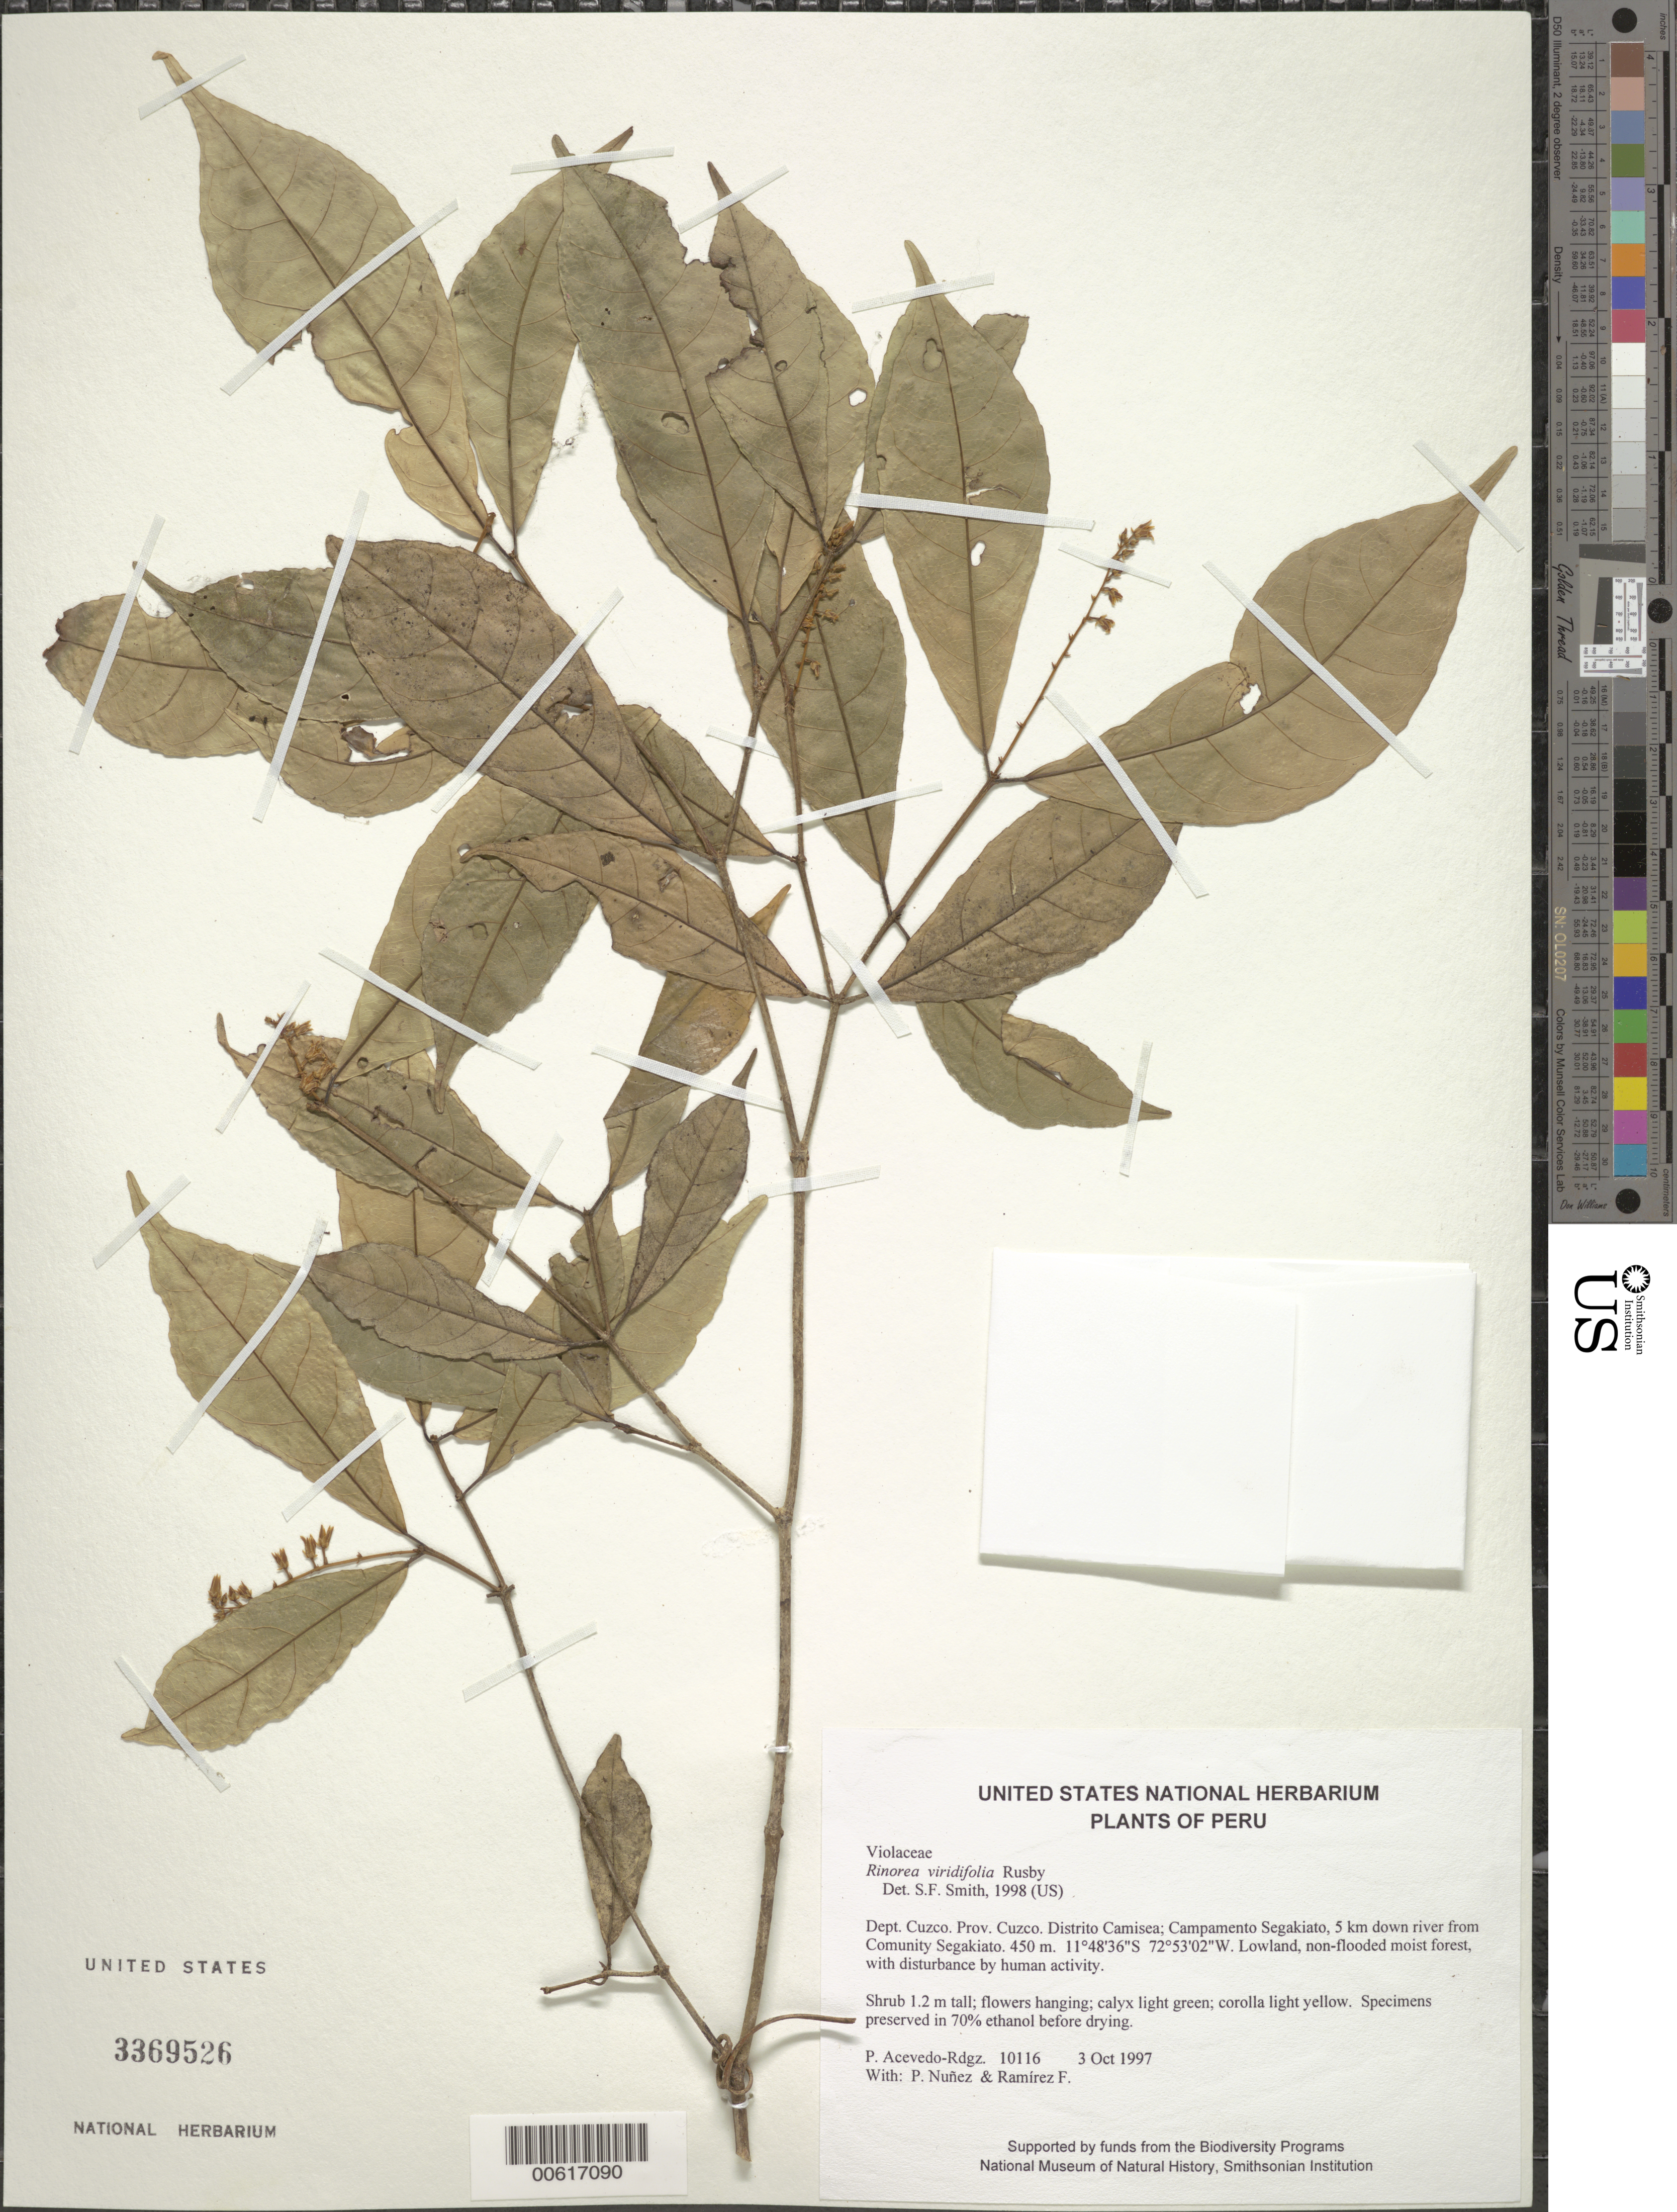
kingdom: Plantae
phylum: Tracheophyta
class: Magnoliopsida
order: Malpighiales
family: Violaceae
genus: Rinorea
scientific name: Rinorea viridifolia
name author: Rusby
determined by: Smith, Stephen F., (US), NMNH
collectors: P. Acevedo-Rodr., P. Nuñez V. & F. Ramirez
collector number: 10116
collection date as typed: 03 Oct 1997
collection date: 1997-10-03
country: Peru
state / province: Cusco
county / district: Cusco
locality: Distrito Camisea; Campamento Segakiato, 5 km down river from Comunity Segakiato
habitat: Lowland, non-flooded moist forest, with disturbance by human activity.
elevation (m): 450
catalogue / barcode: US 3369526